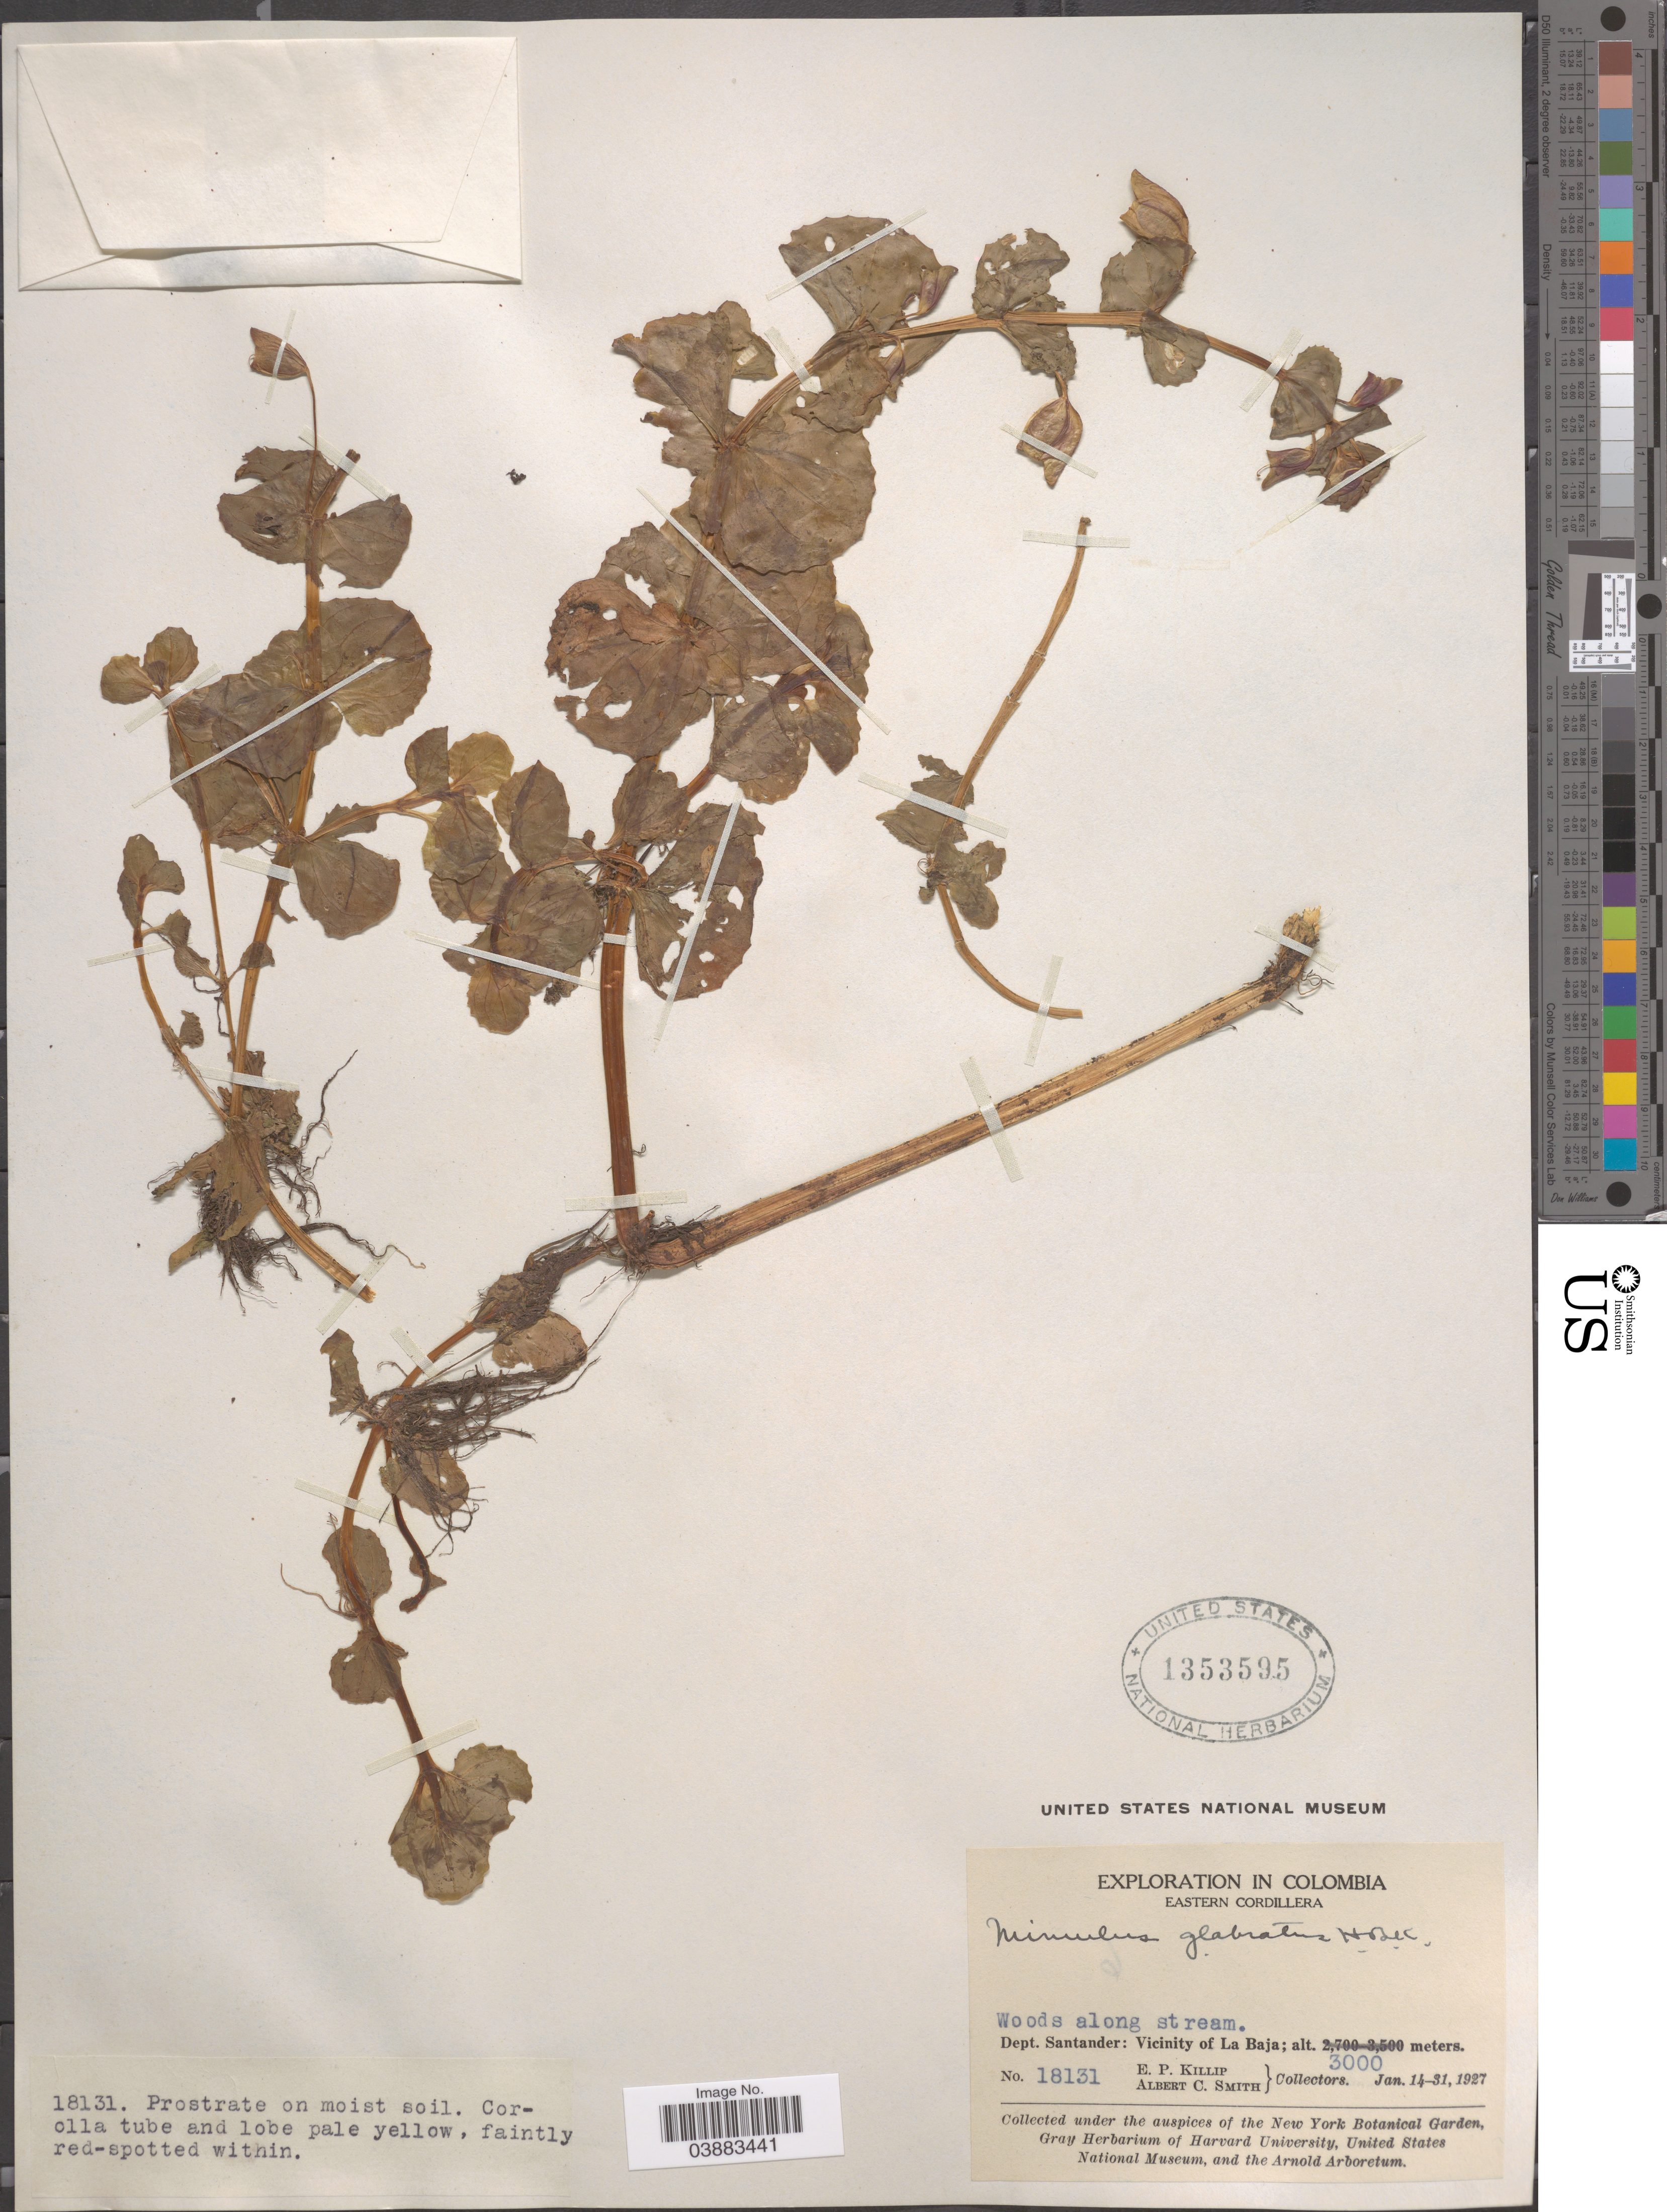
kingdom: Plantae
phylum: Tracheophyta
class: Magnoliopsida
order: Lamiales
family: Phrymaceae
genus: Mimulus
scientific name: Mimulus glabratus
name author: Kunth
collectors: E. P. Killip & A. C. Smith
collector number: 18131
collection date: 1927-01-14/1927-01-31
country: Colombia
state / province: Santander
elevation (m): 3000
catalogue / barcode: US 1353595